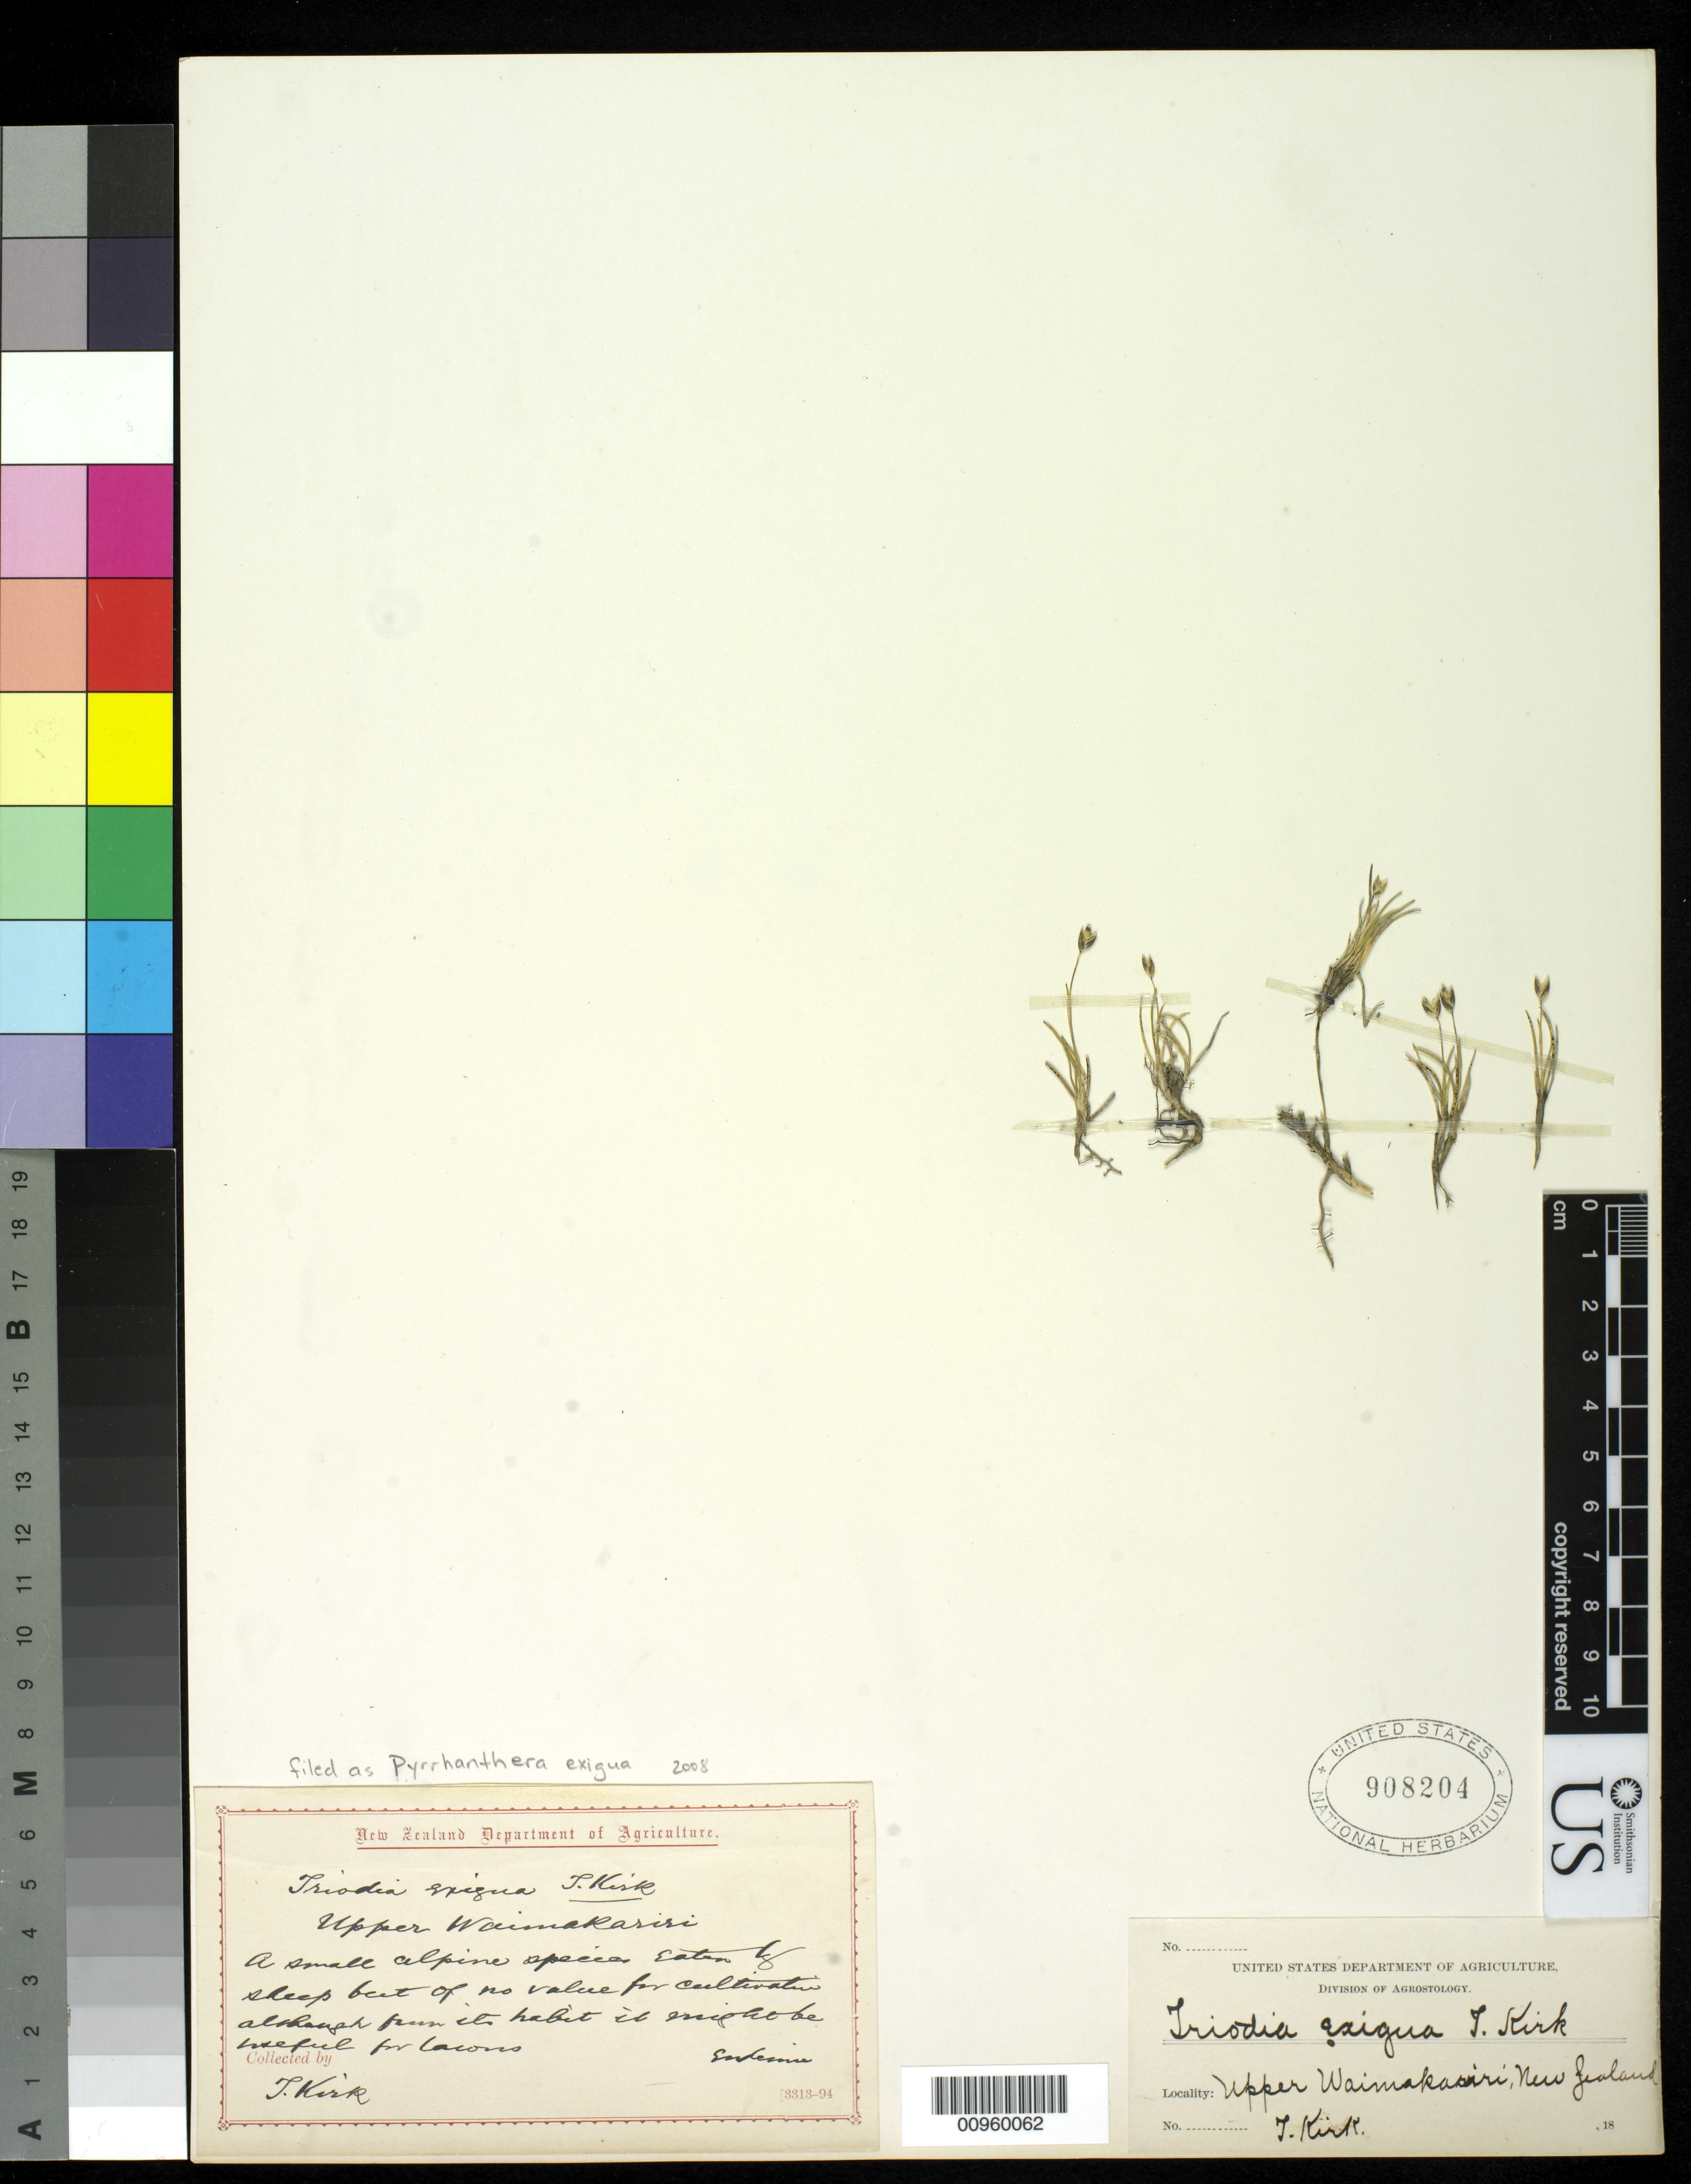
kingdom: Plantae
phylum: Tracheophyta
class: Liliopsida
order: Poales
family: Poaceae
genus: Pyrrhanthera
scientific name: Pyrrhanthera exigua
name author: (Kirk) Zotov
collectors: T. Kirk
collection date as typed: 1918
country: New Zealand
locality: Upper Waimakasiri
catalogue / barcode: US 908204